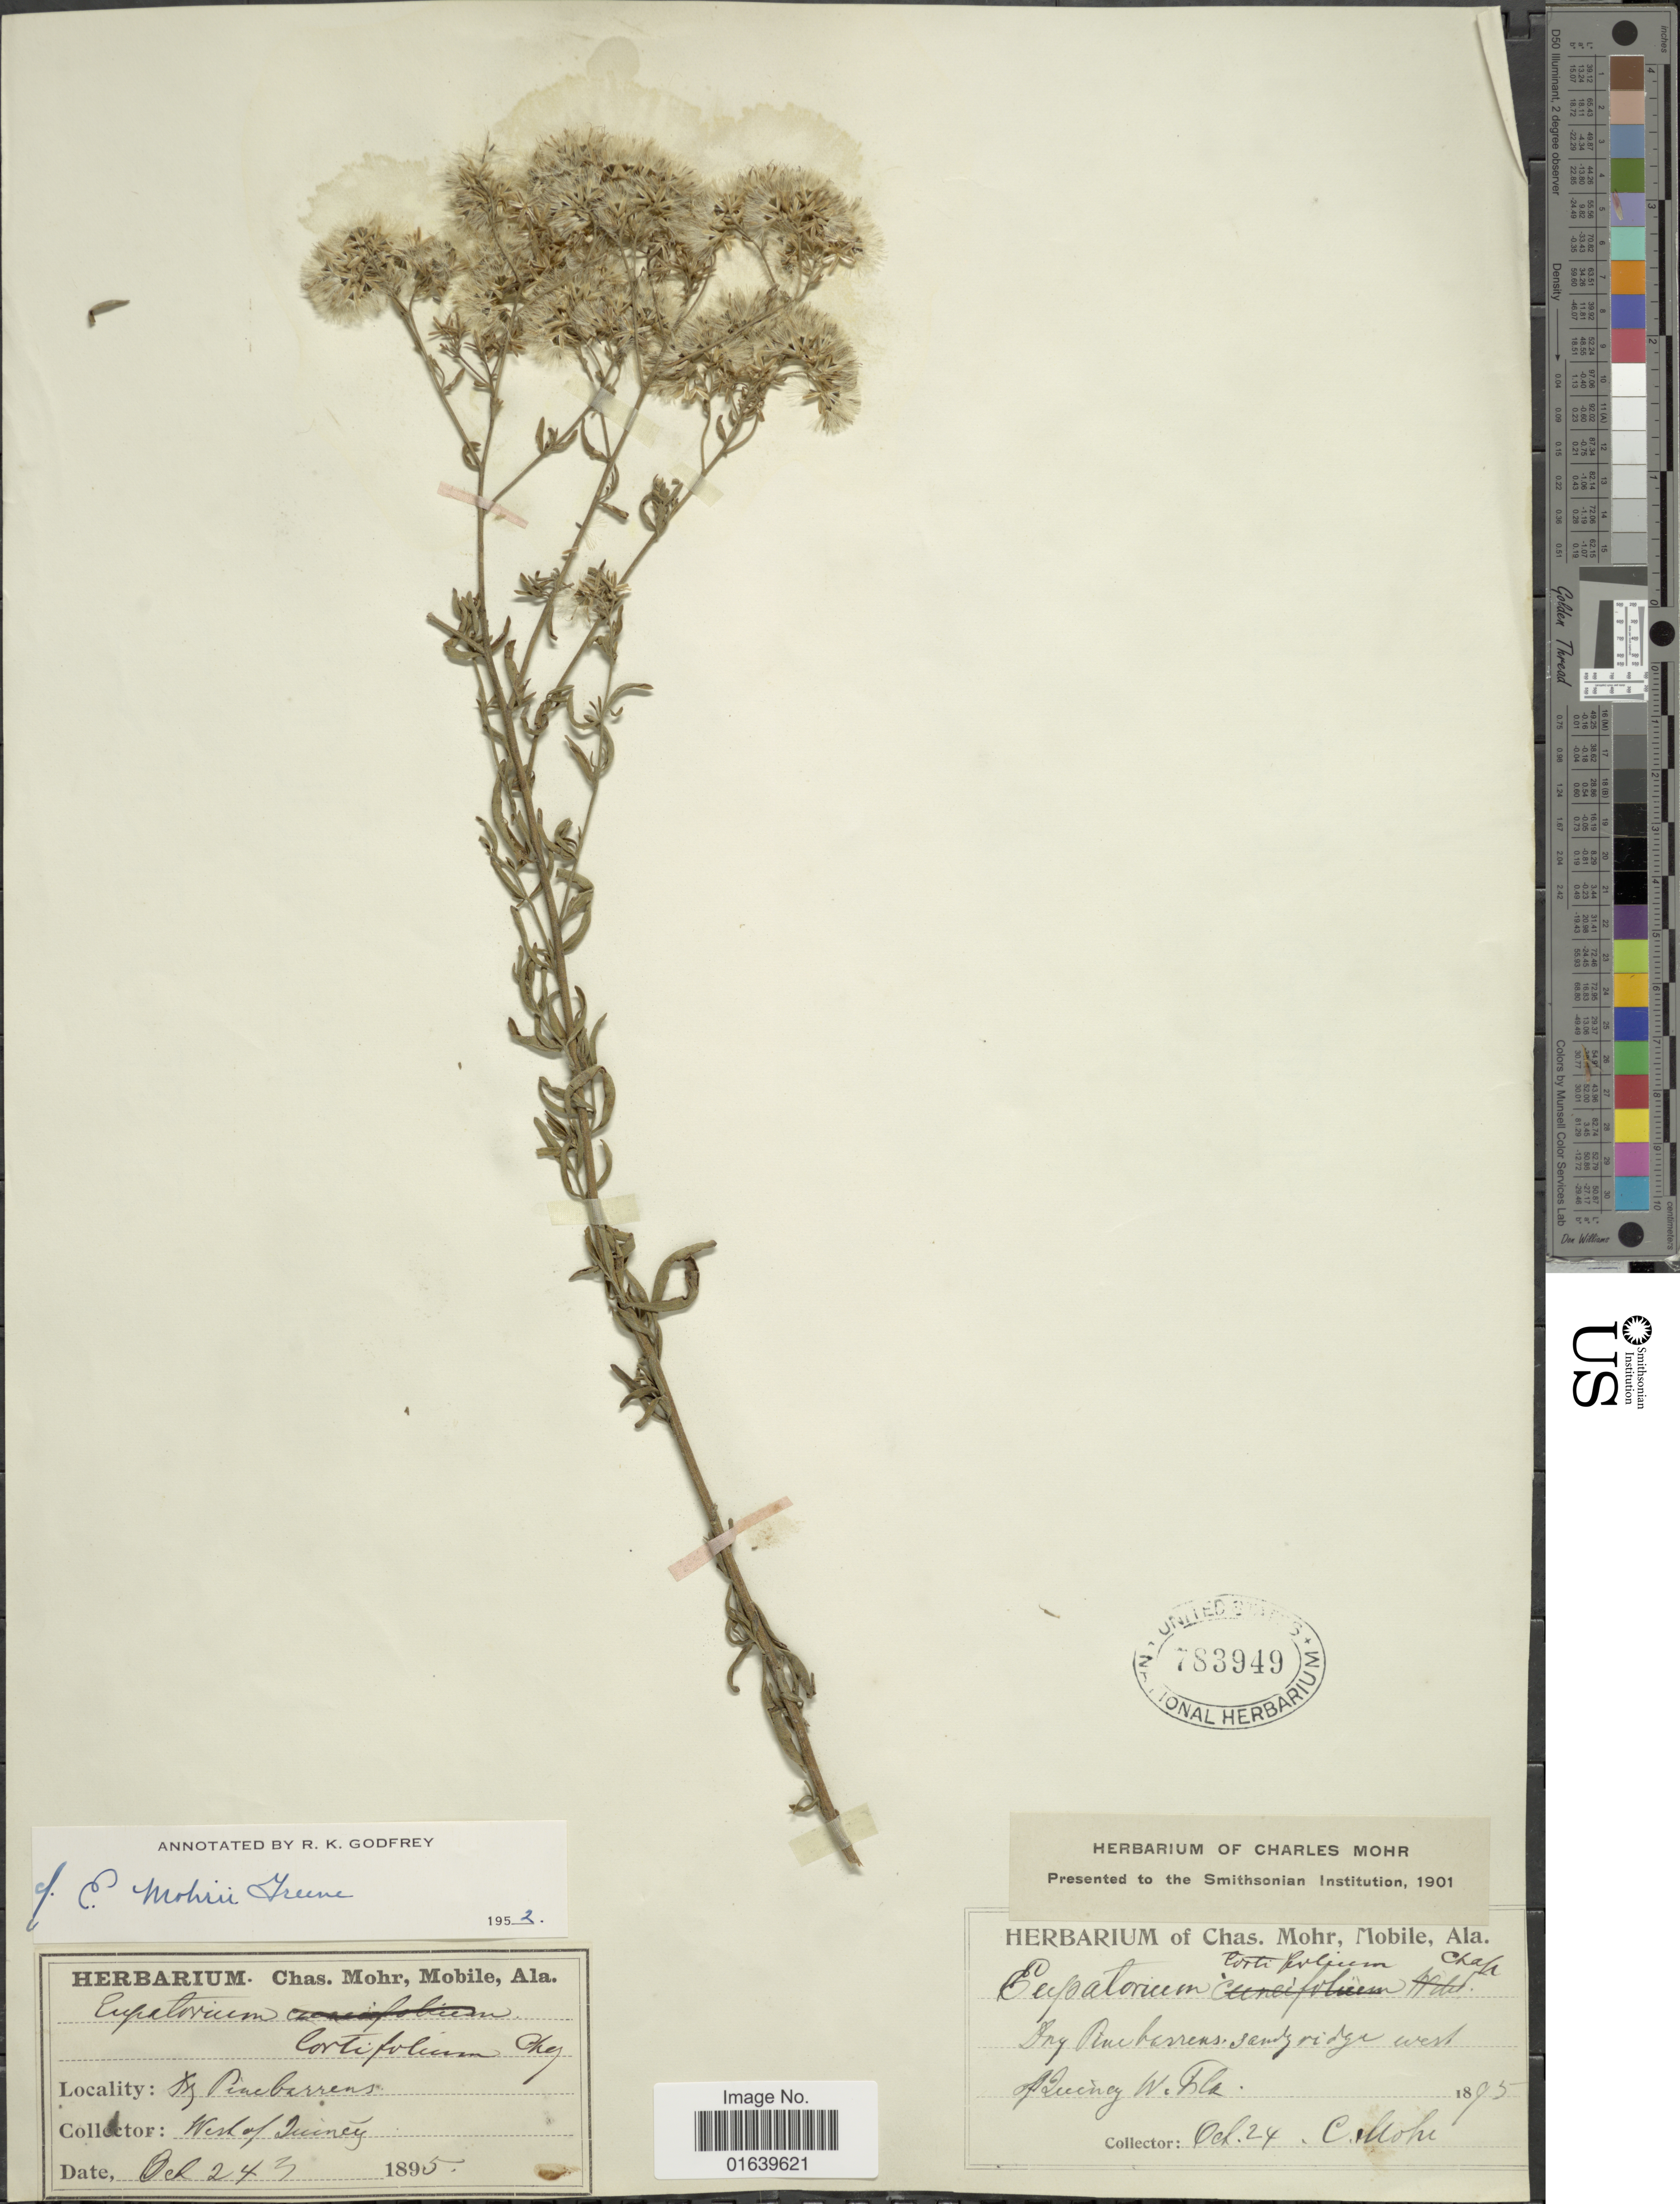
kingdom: Plantae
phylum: Tracheophyta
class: Magnoliopsida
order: Asterales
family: Asteraceae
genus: Eupatorium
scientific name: Eupatorium mohrii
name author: Greene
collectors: ex herb. C. Mohr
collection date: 1895-10-24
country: United States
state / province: Florida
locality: Dry Pine barrens, sandy ridge west of Quincy, W. Fla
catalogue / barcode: US 783949